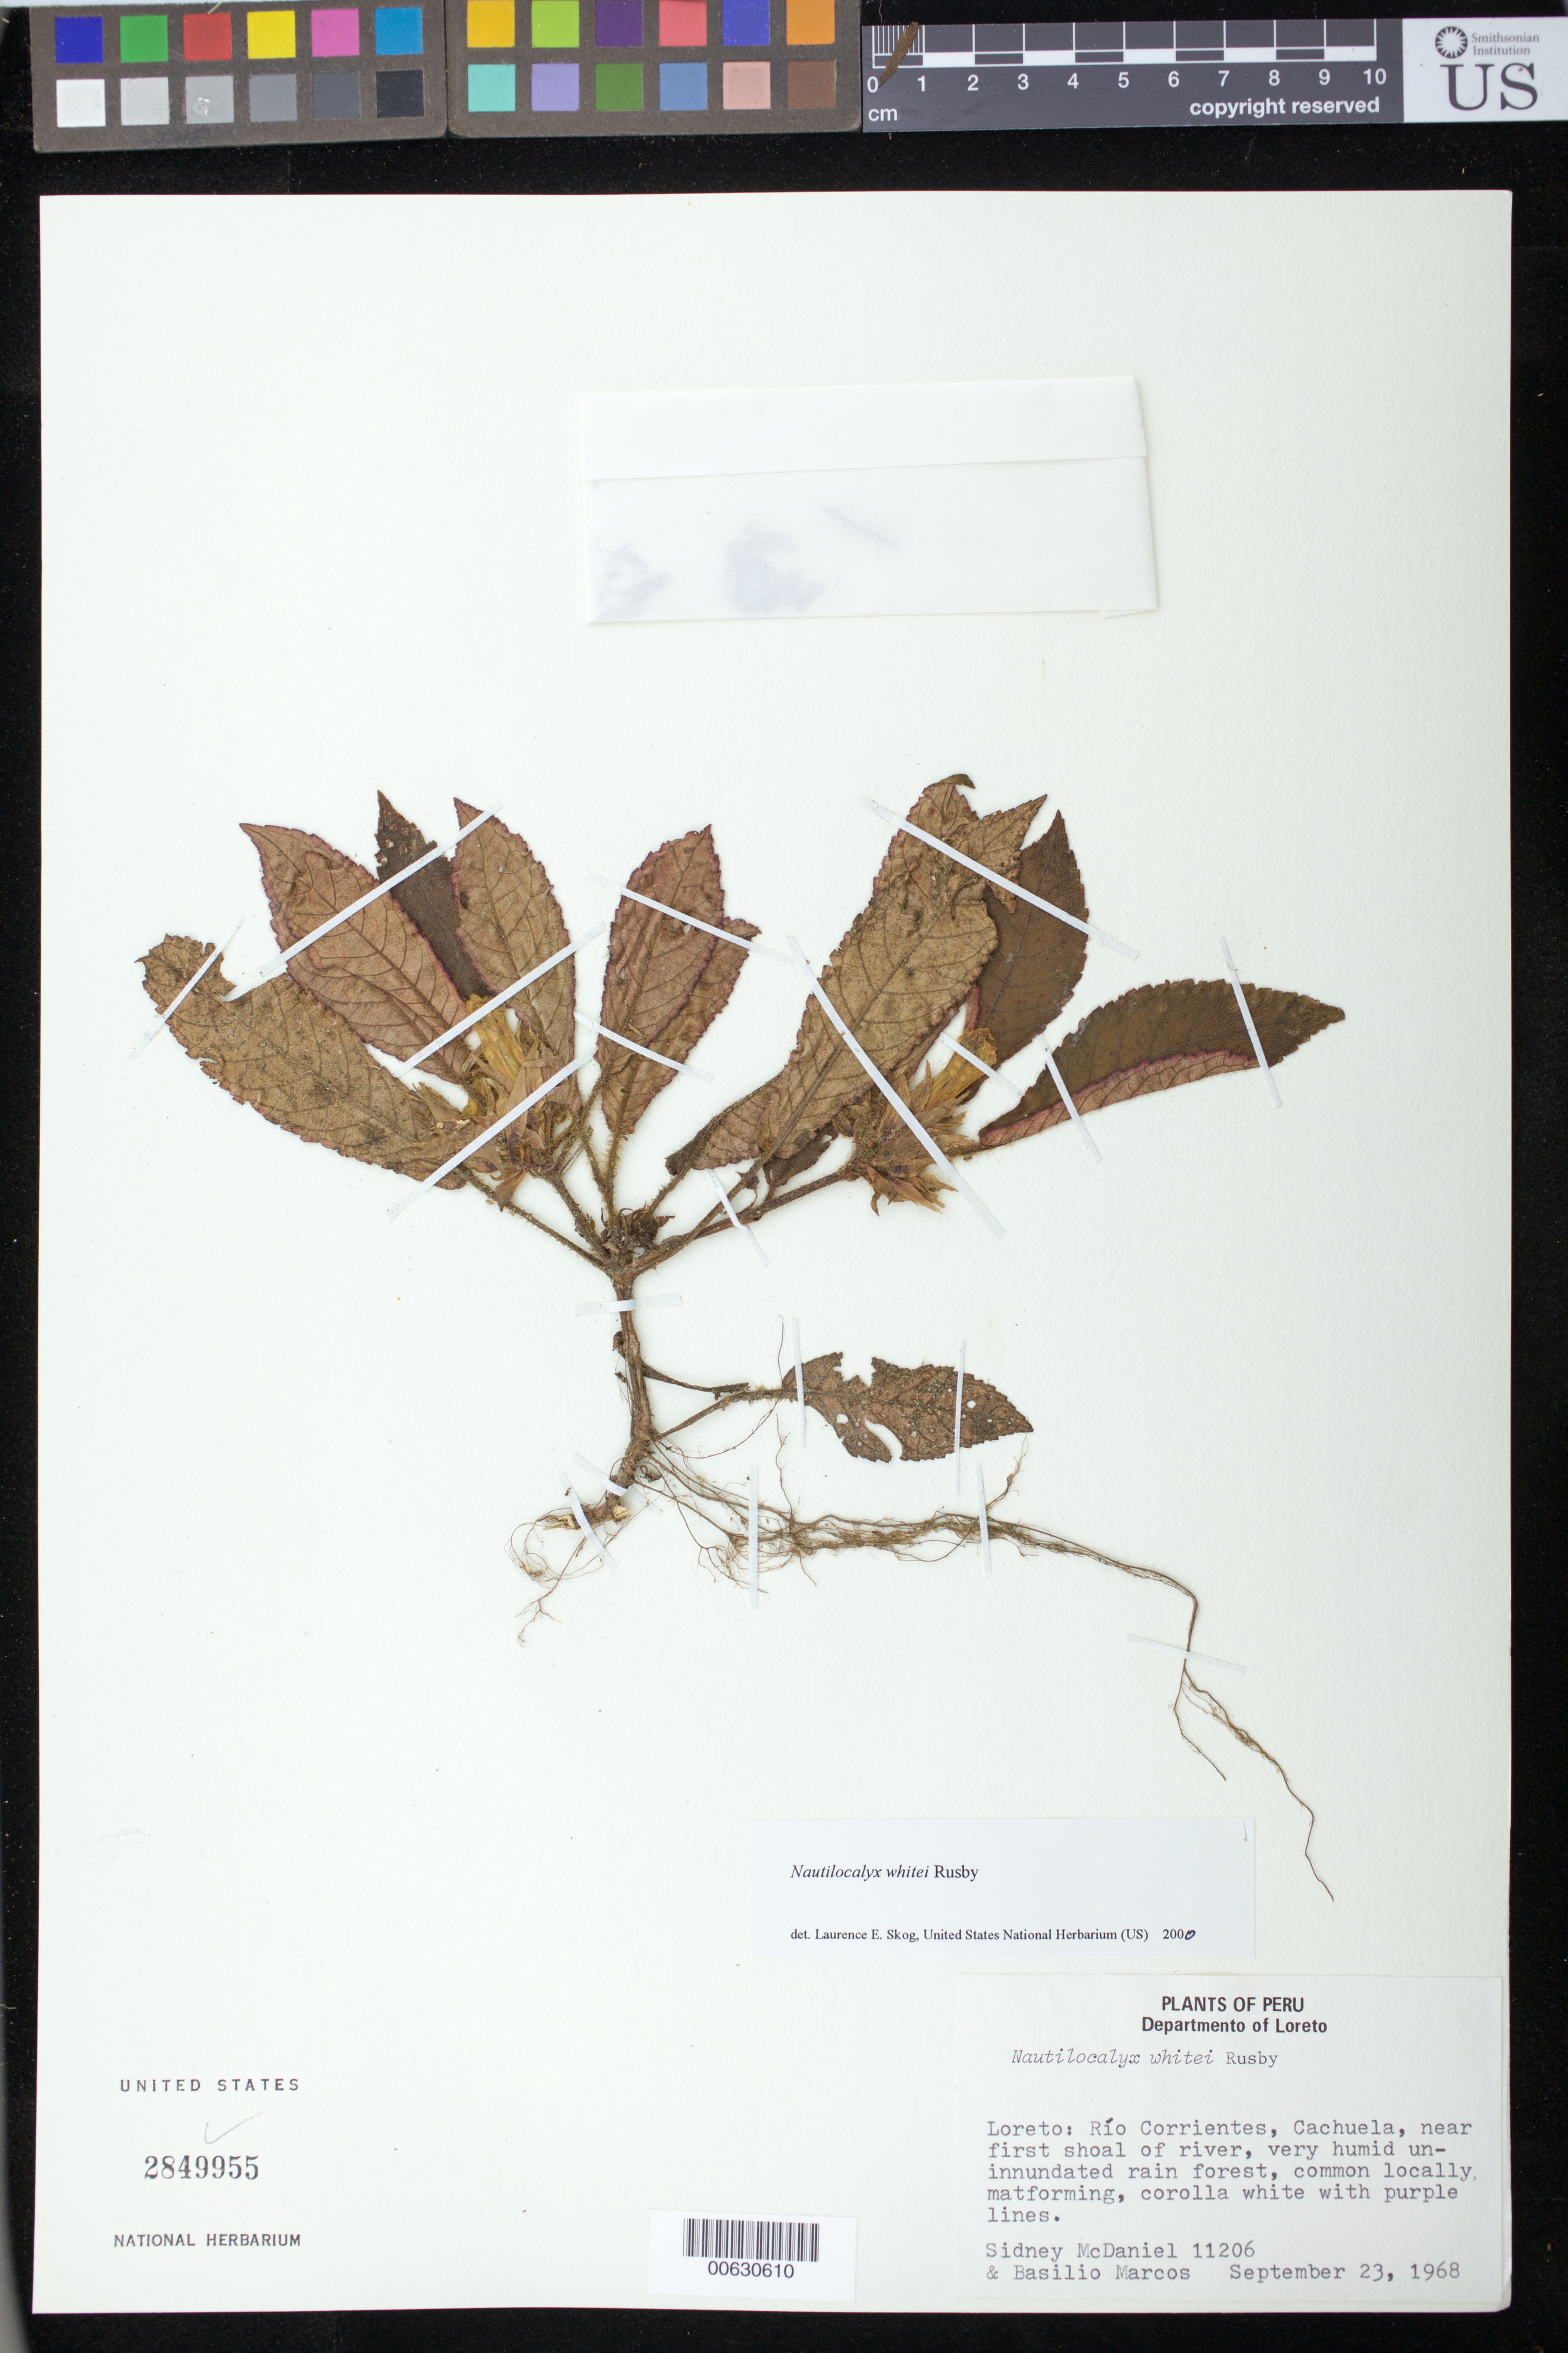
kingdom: Plantae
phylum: Tracheophyta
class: Magnoliopsida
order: Lamiales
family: Gesneriaceae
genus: Nautilocalyx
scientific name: Nautilocalyx whitei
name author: Rusby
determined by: Skog, Laurence E.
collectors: S. McDaniel & B. Marcos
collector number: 11206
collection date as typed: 23 Sep 1968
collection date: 1968-09-23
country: Peru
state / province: Loreto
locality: Río Corrientes, Cachuela, near first shoal of river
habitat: Very humid un-inundated rain forest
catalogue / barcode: US 2849955